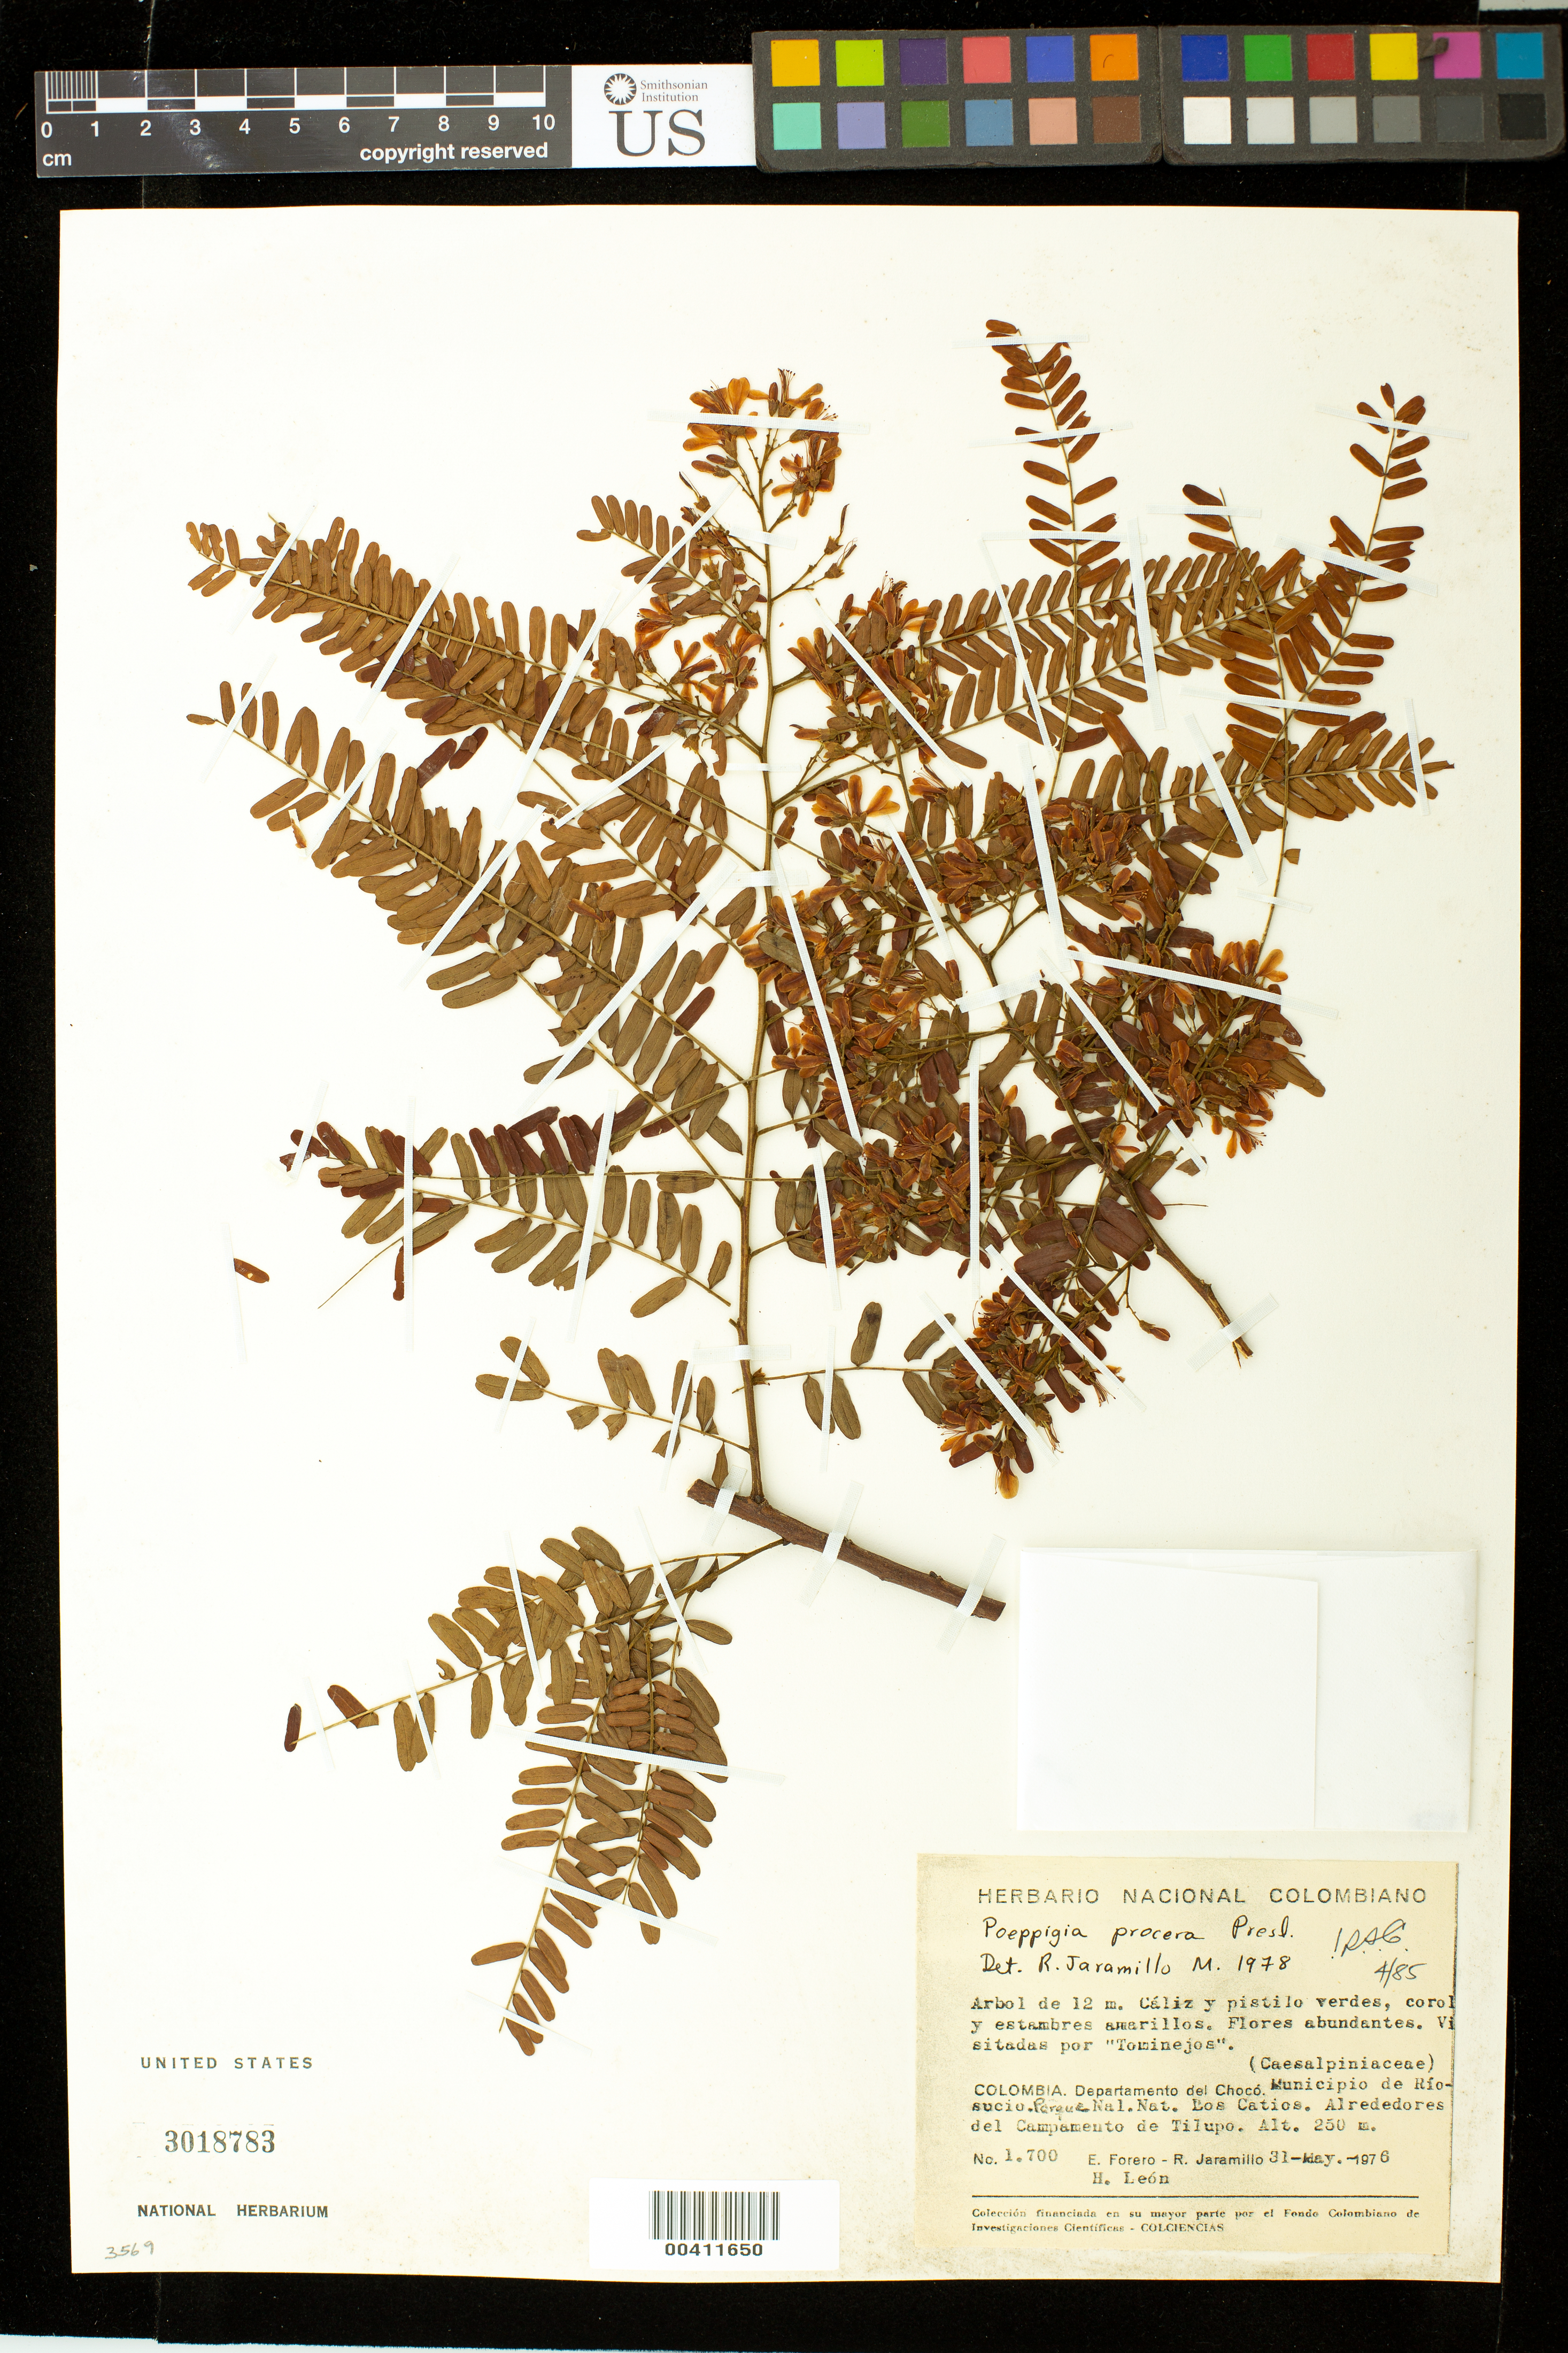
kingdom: Plantae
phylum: Tracheophyta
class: Magnoliopsida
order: Fabales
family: Fabaceae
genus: Poeppigia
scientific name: Poeppigia procera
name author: C. Presl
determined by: Cowan, R. S.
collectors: E. Forero, R. Jaramillo M. & Bro. León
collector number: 1700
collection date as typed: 31 May 1976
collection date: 1976-05-31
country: Colombia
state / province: Chocó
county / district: Ríosucio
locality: Mun. de Rio Sucio. Parque Natural National los Catos. Alrededores del Campamento de Tilupo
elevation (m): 250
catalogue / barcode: US 3018783